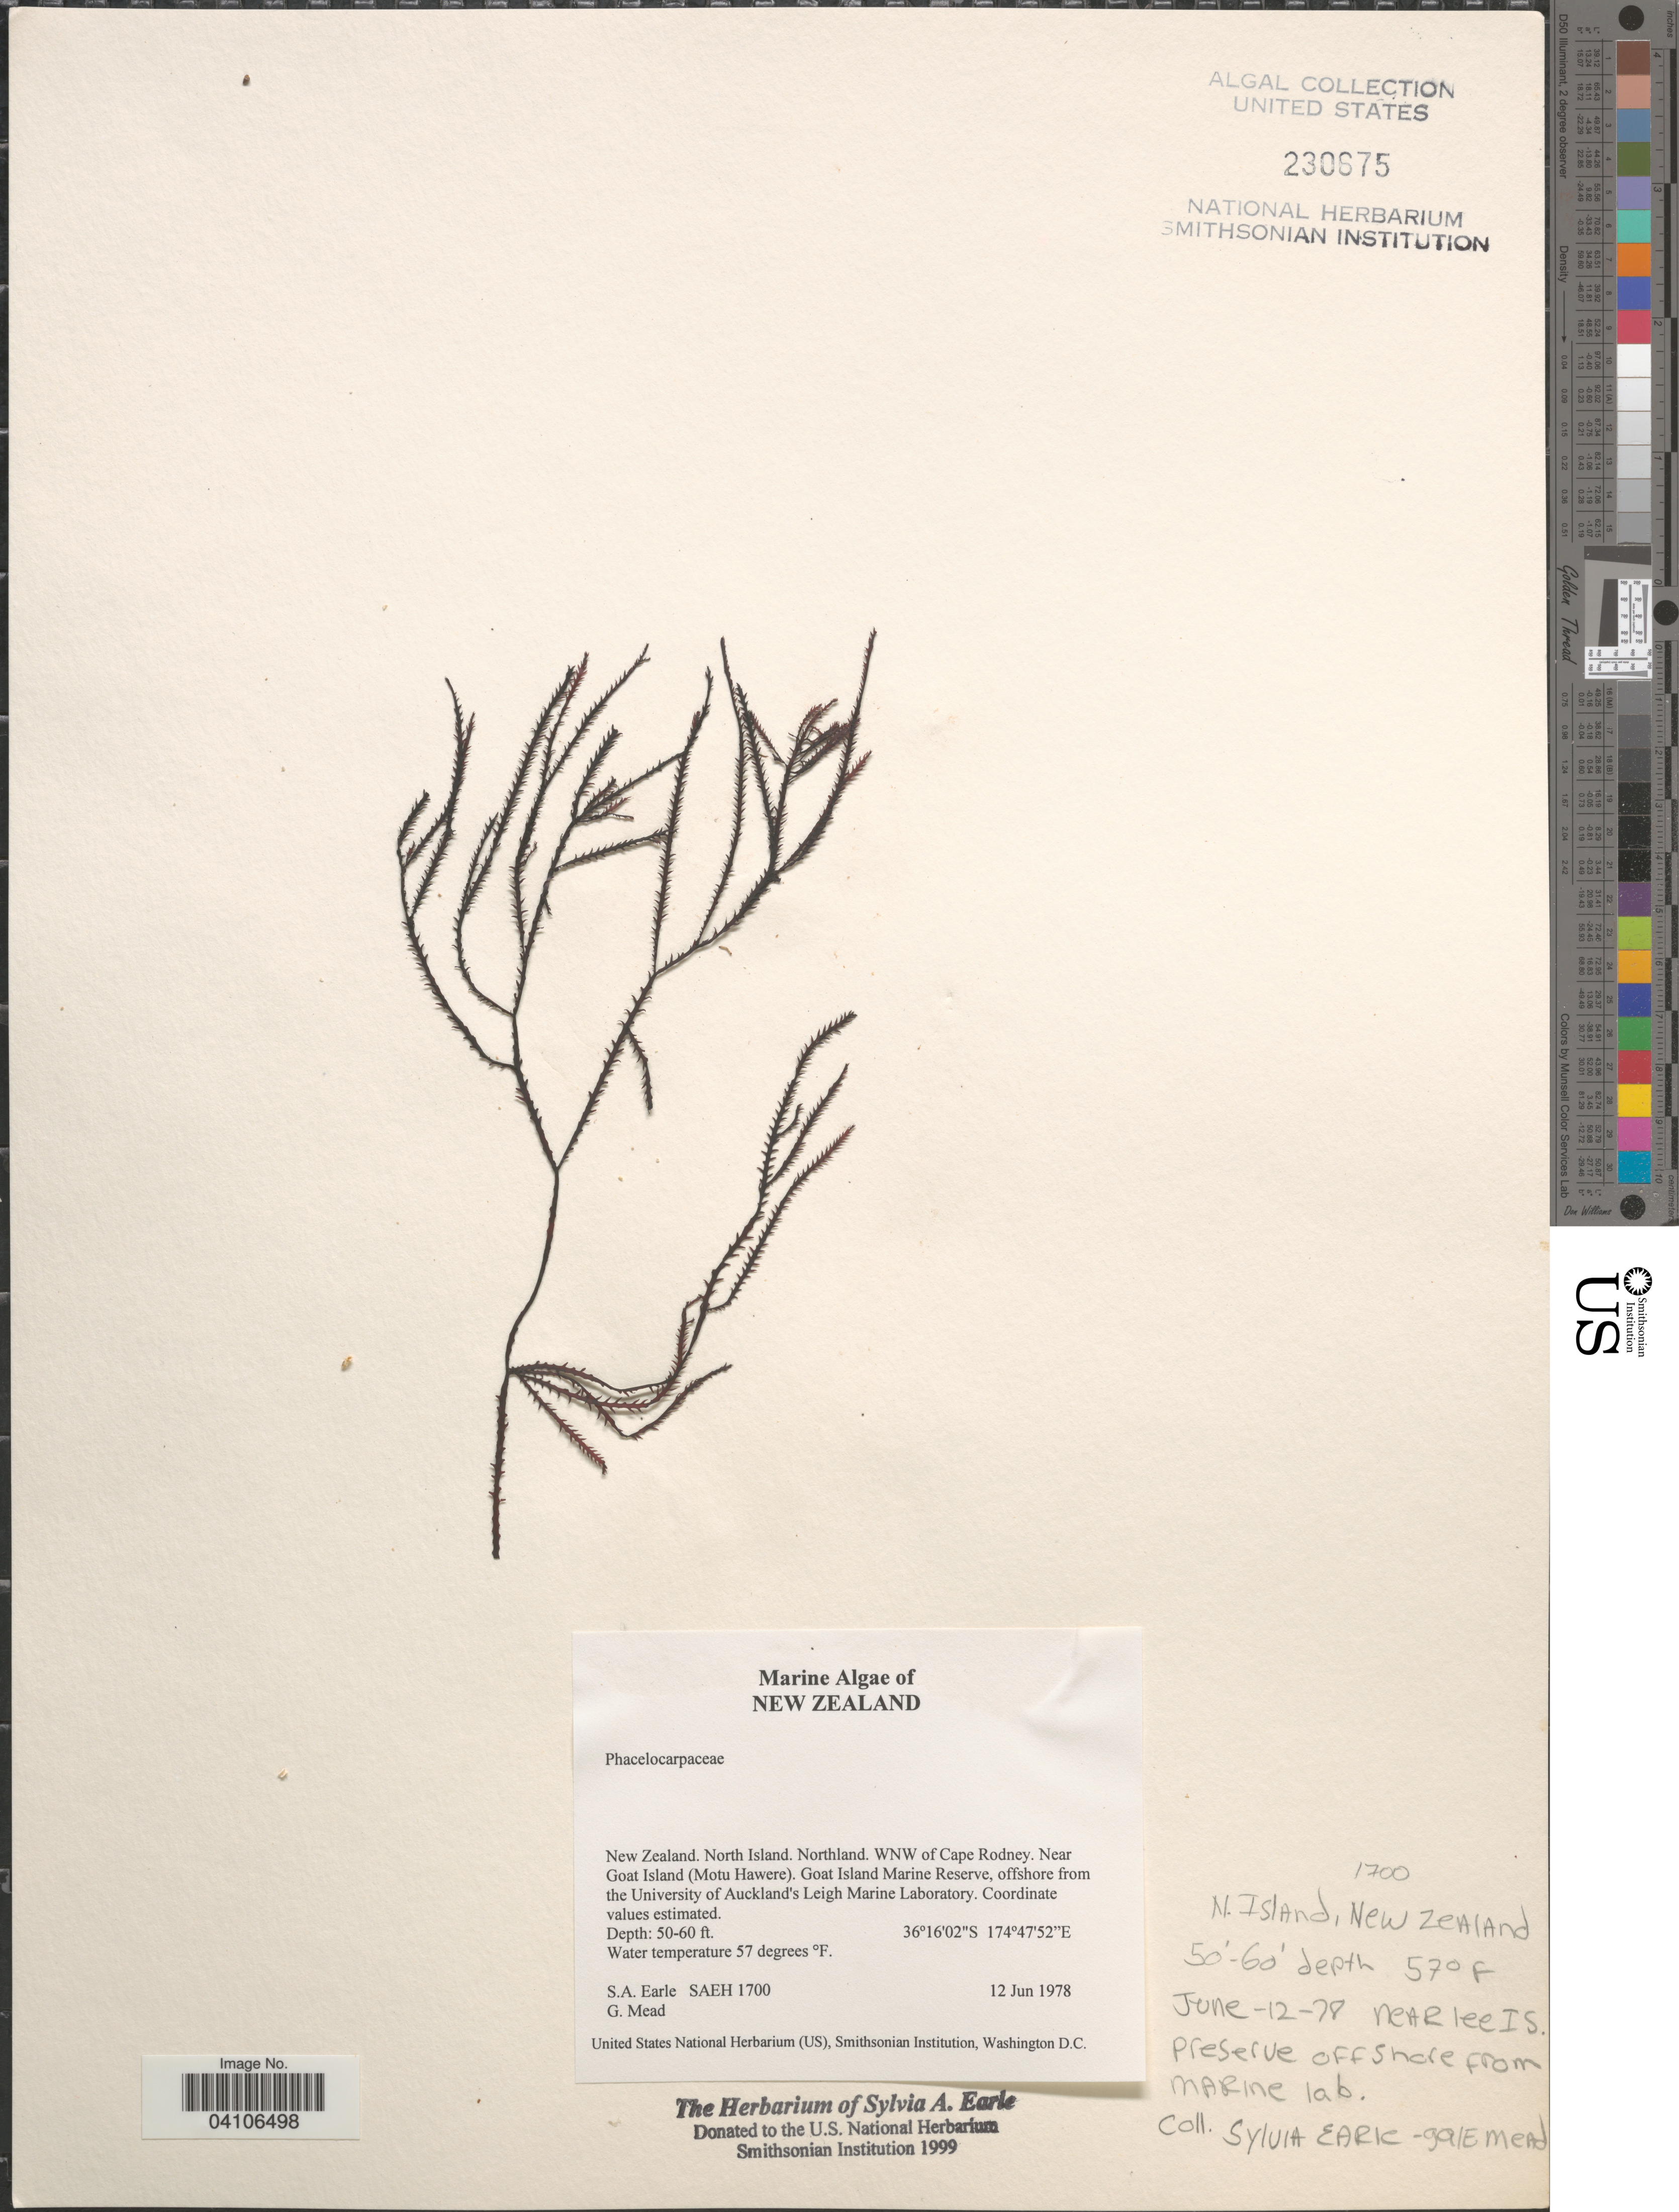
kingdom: Plantae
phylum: Rhodophyta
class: Florideophyceae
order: Gigartinales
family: Phacelocarpaceae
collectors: S. A. Earle & G. Mead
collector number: SAEH1700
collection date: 1978-06-12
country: New Zealand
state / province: Northland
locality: North Island. WNW of Cape Rodney. Near Goat Island (Motu Hawere). Goat Island Marine Reserve, offshore from the University of Auckland's Leigh Marine Laboratory.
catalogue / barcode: US 230675